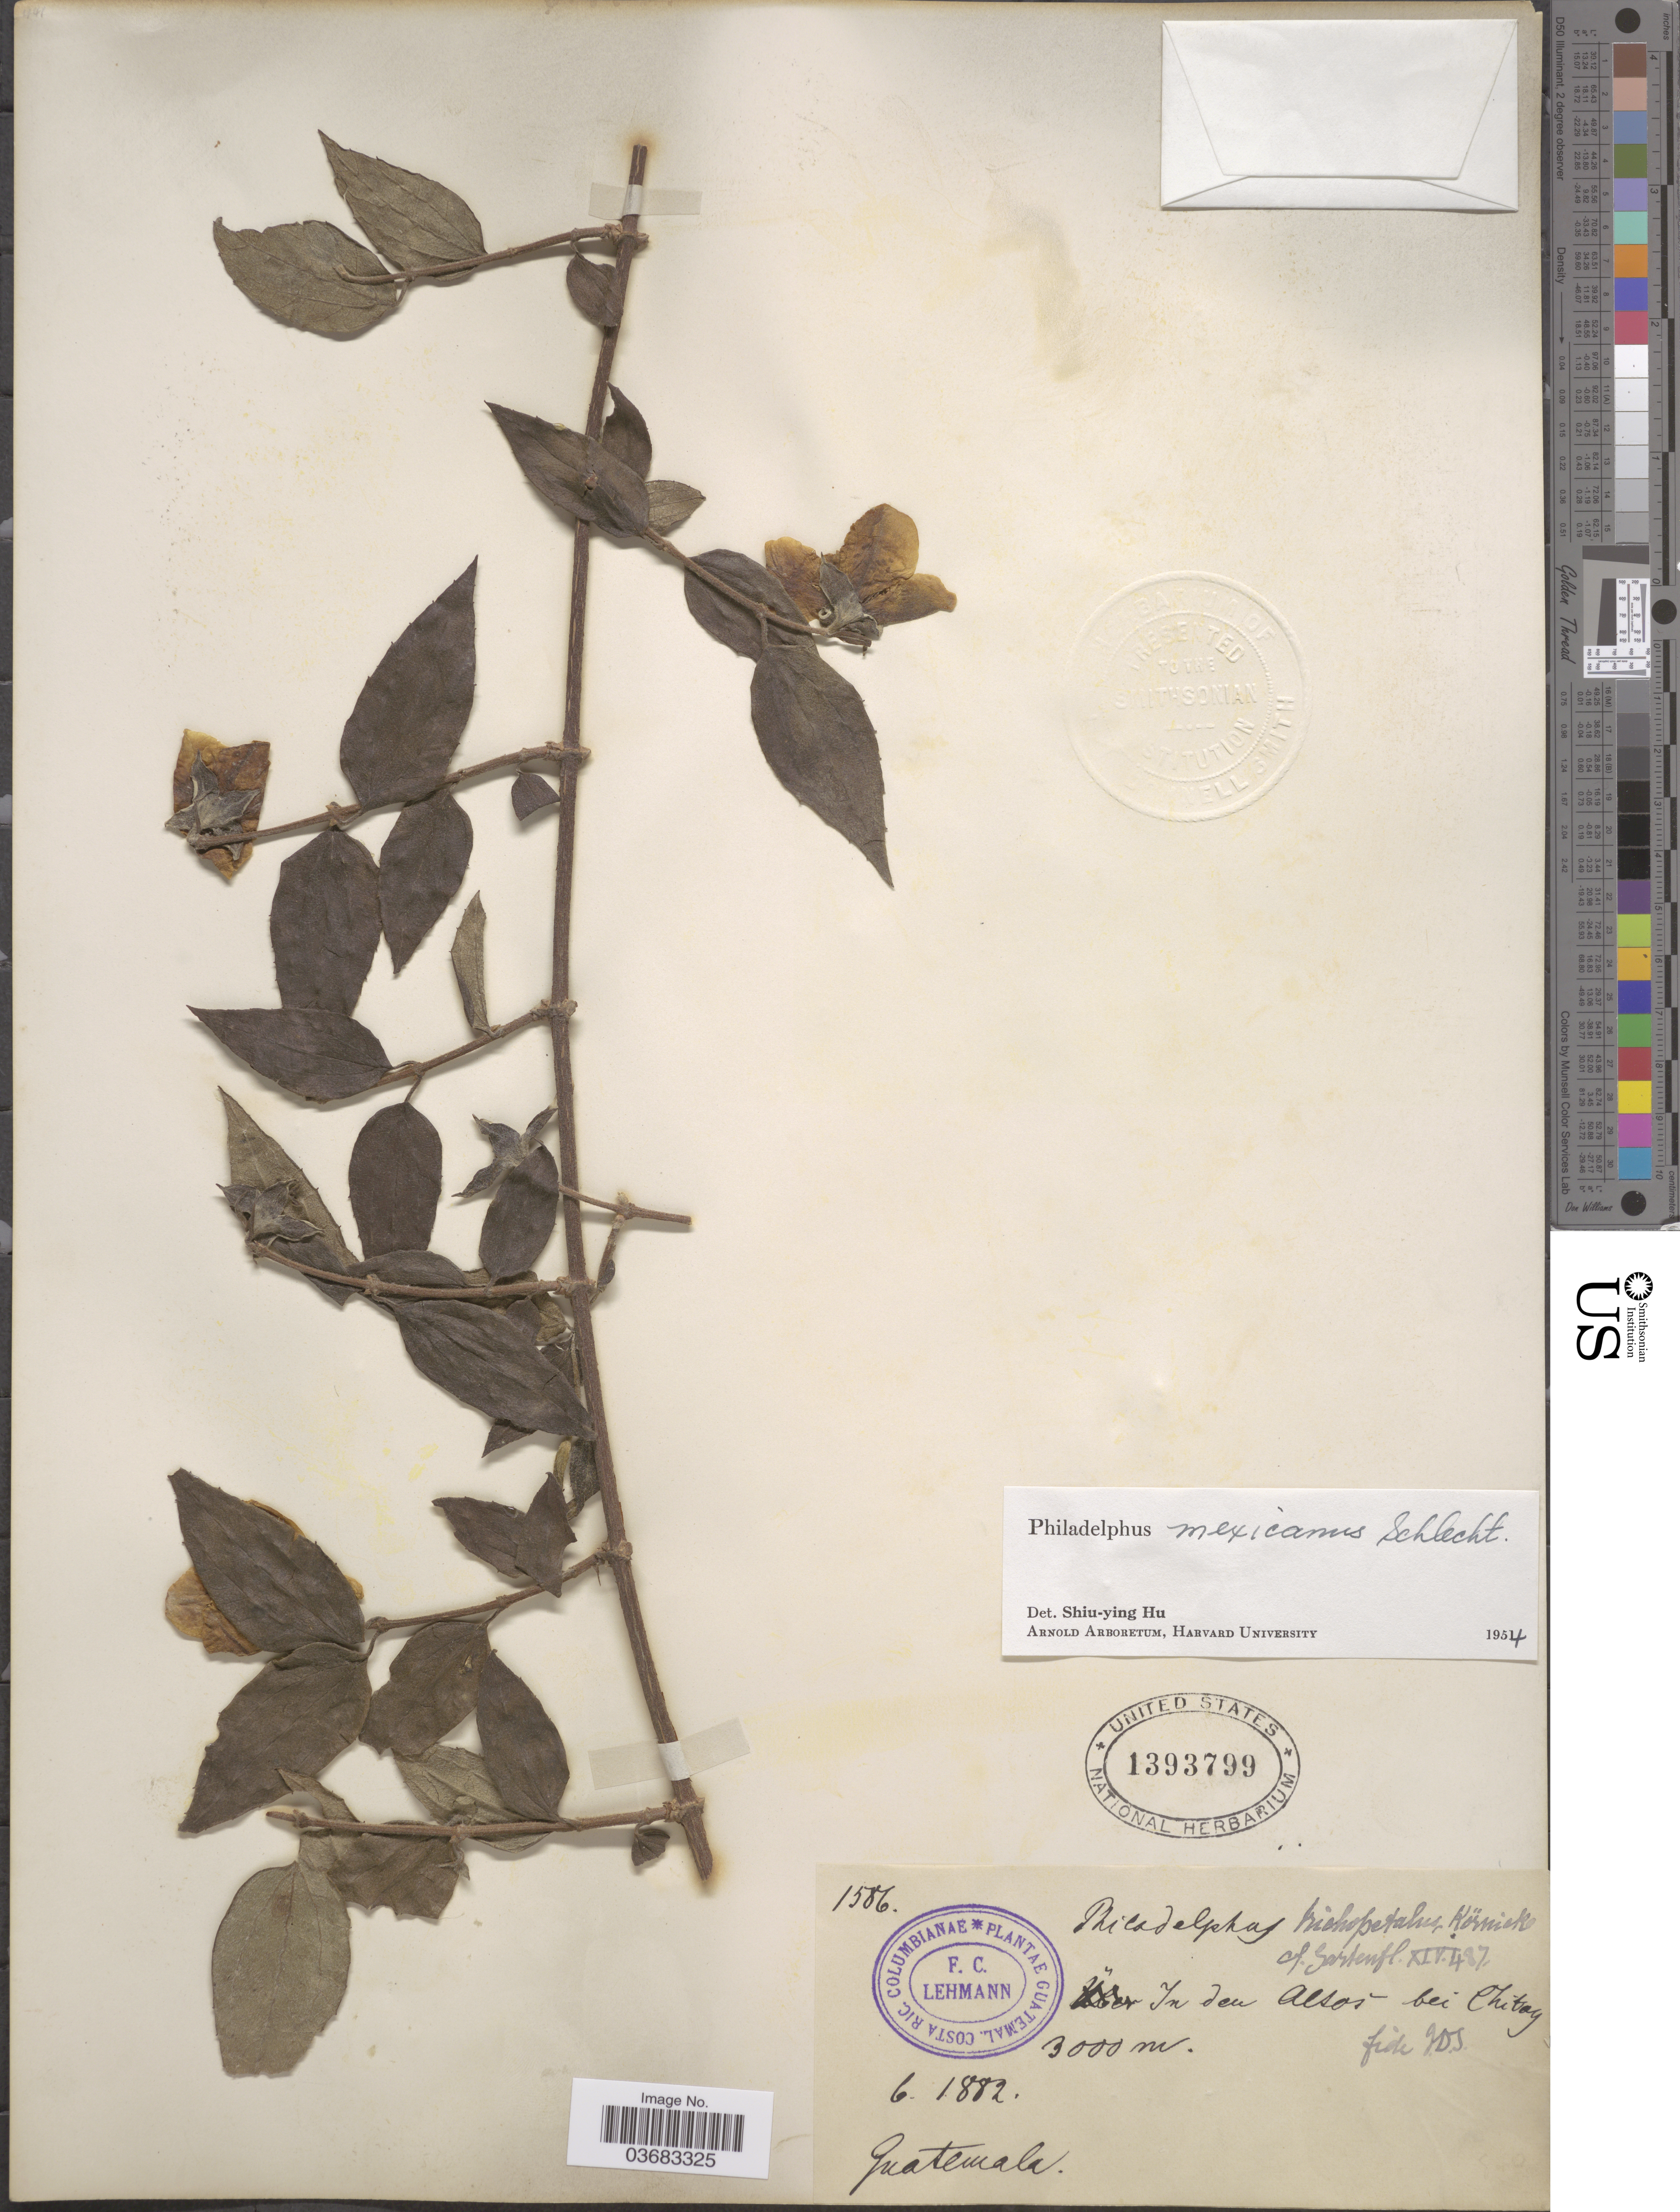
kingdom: Plantae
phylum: Tracheophyta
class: Magnoliopsida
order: Cornales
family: Hydrangeaceae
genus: Philadelphus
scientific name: Philadelphus mexicanus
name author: Schltdl.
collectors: F. C. Lehmann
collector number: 1586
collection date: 1882-06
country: Guatemala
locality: In den Altós bei Chiboy.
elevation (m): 3000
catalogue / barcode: US 1393799